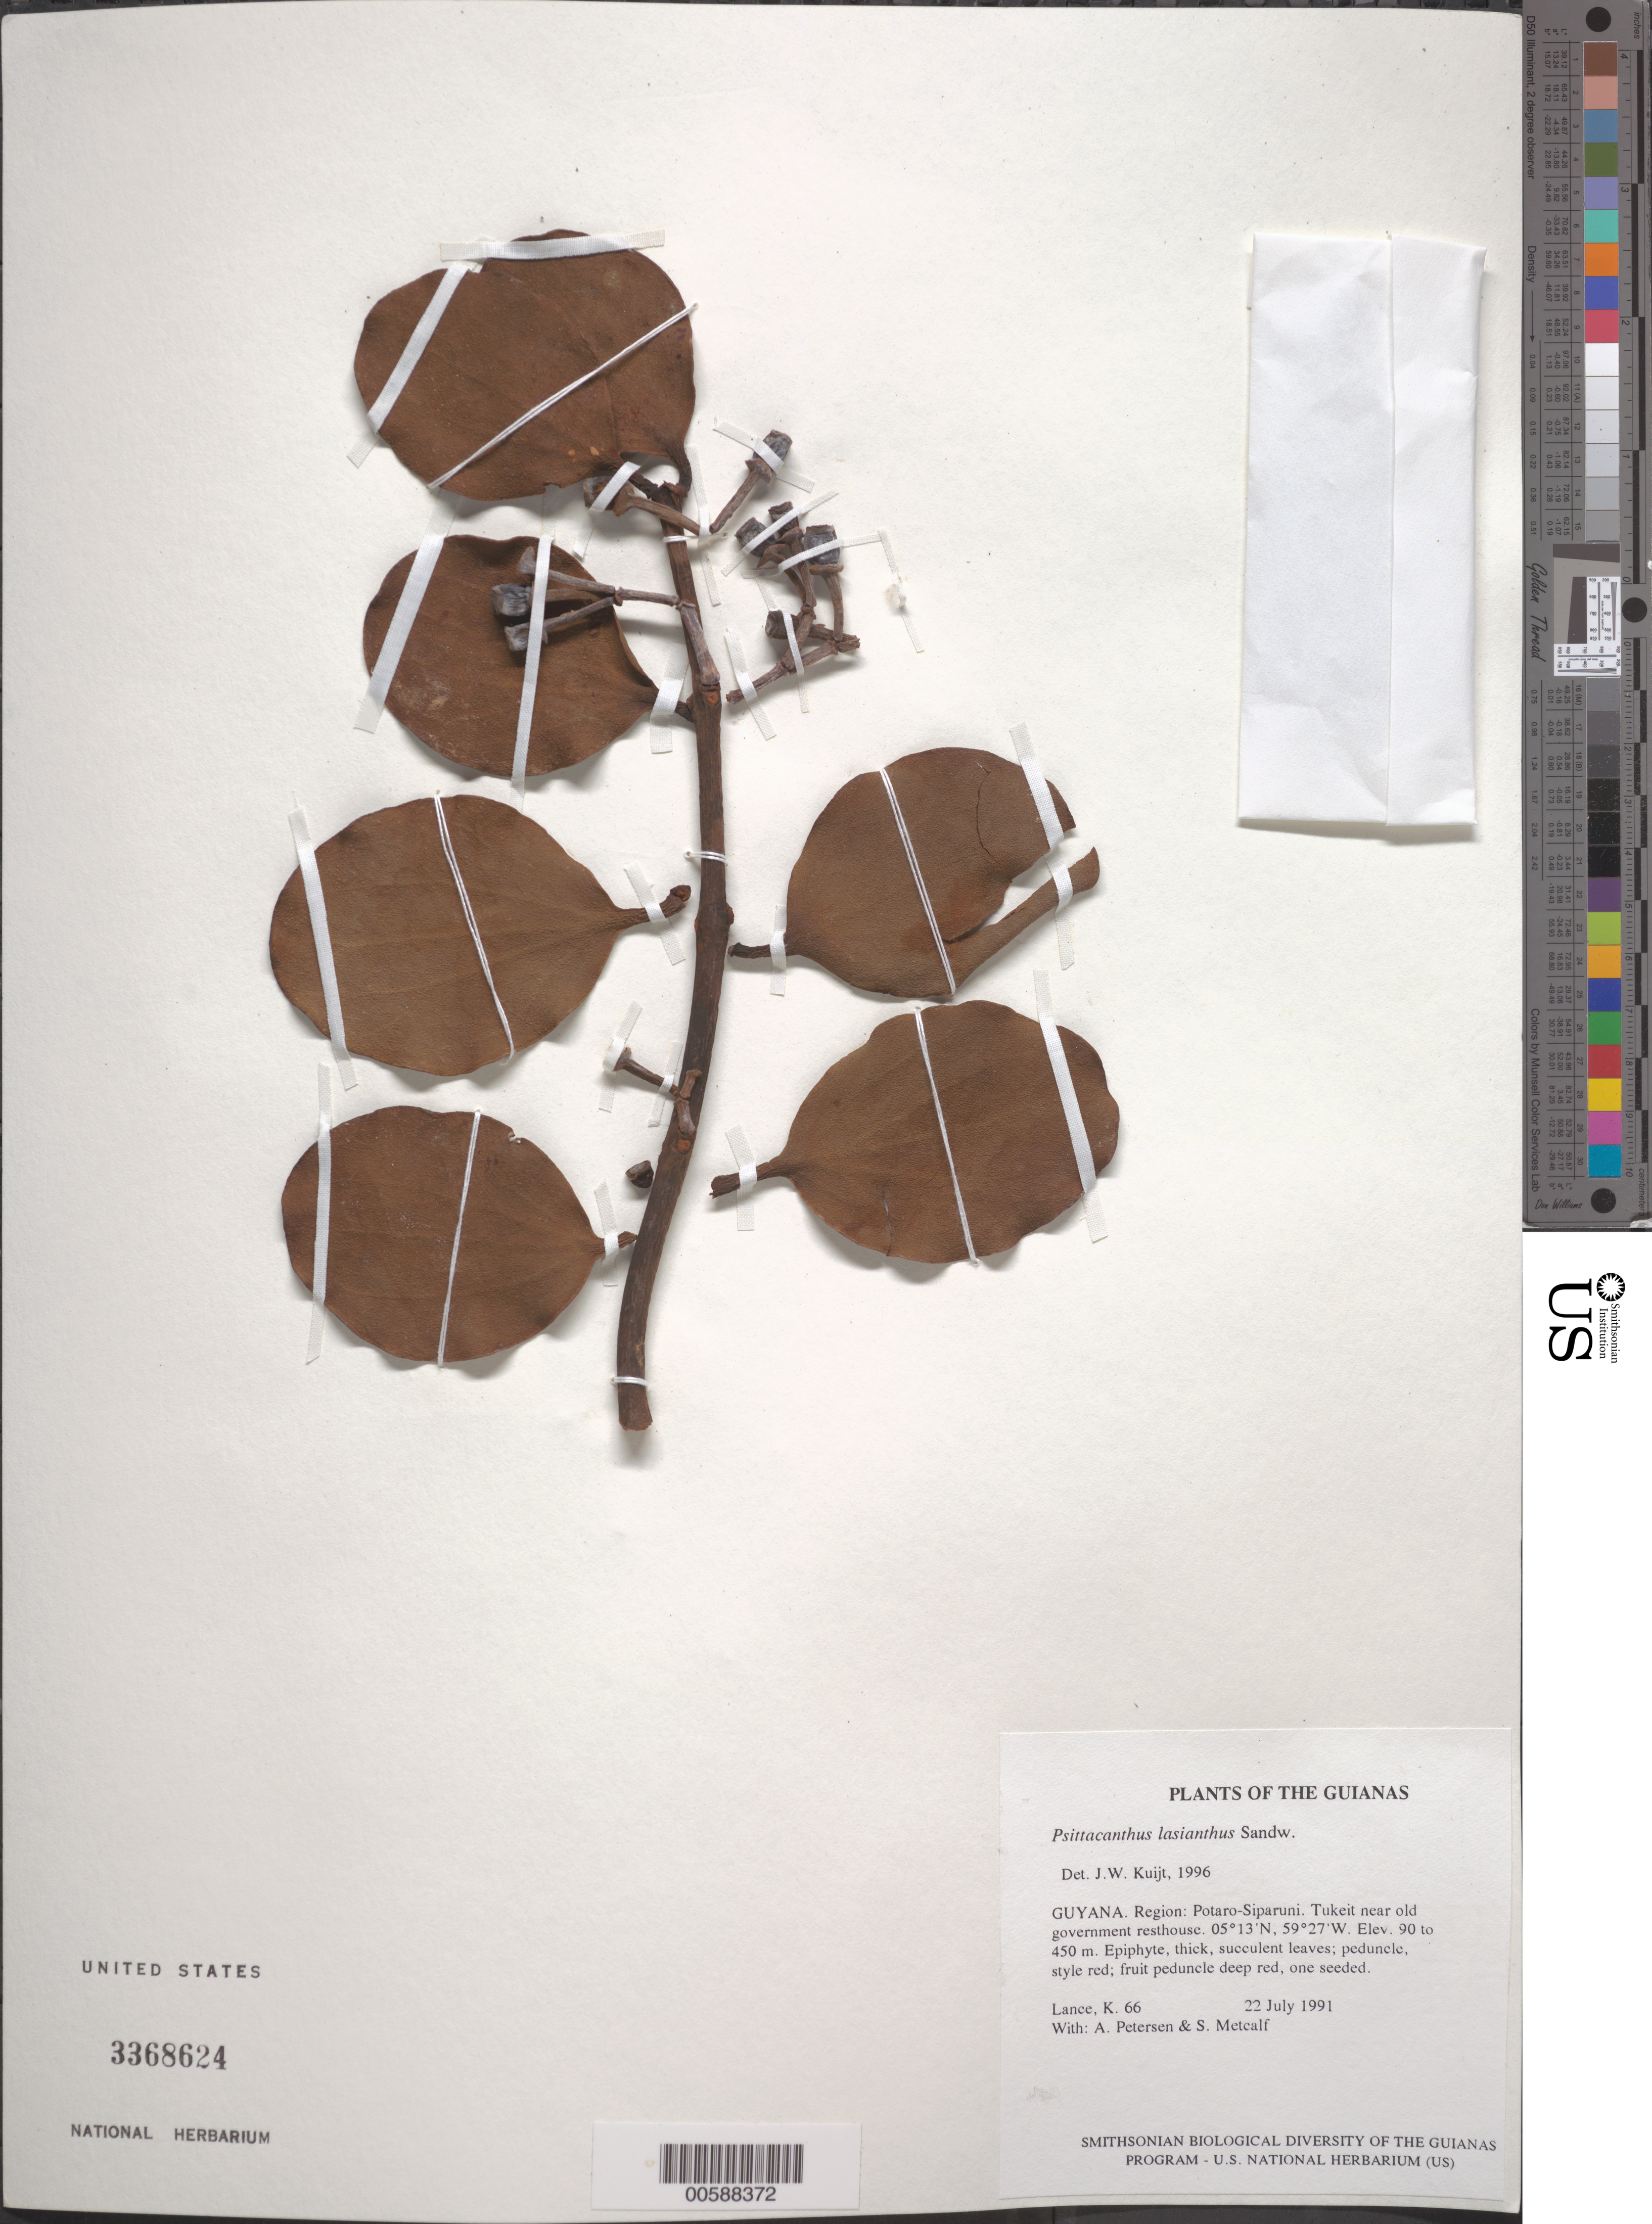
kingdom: Plantae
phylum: Tracheophyta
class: Magnoliopsida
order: Santalales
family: Loranthaceae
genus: Psittacanthus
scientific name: Psittacanthus leptanthus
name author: A.C. Sm.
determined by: Kuijt, Job, (CANADA)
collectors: K. Lance, A. Petersen & S. Metcalf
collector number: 66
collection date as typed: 22 July 1991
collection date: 1991-07-22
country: Guyana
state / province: Potaro-Siparuni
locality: Tukeit near old government resthouse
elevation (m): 90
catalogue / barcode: US 3368624